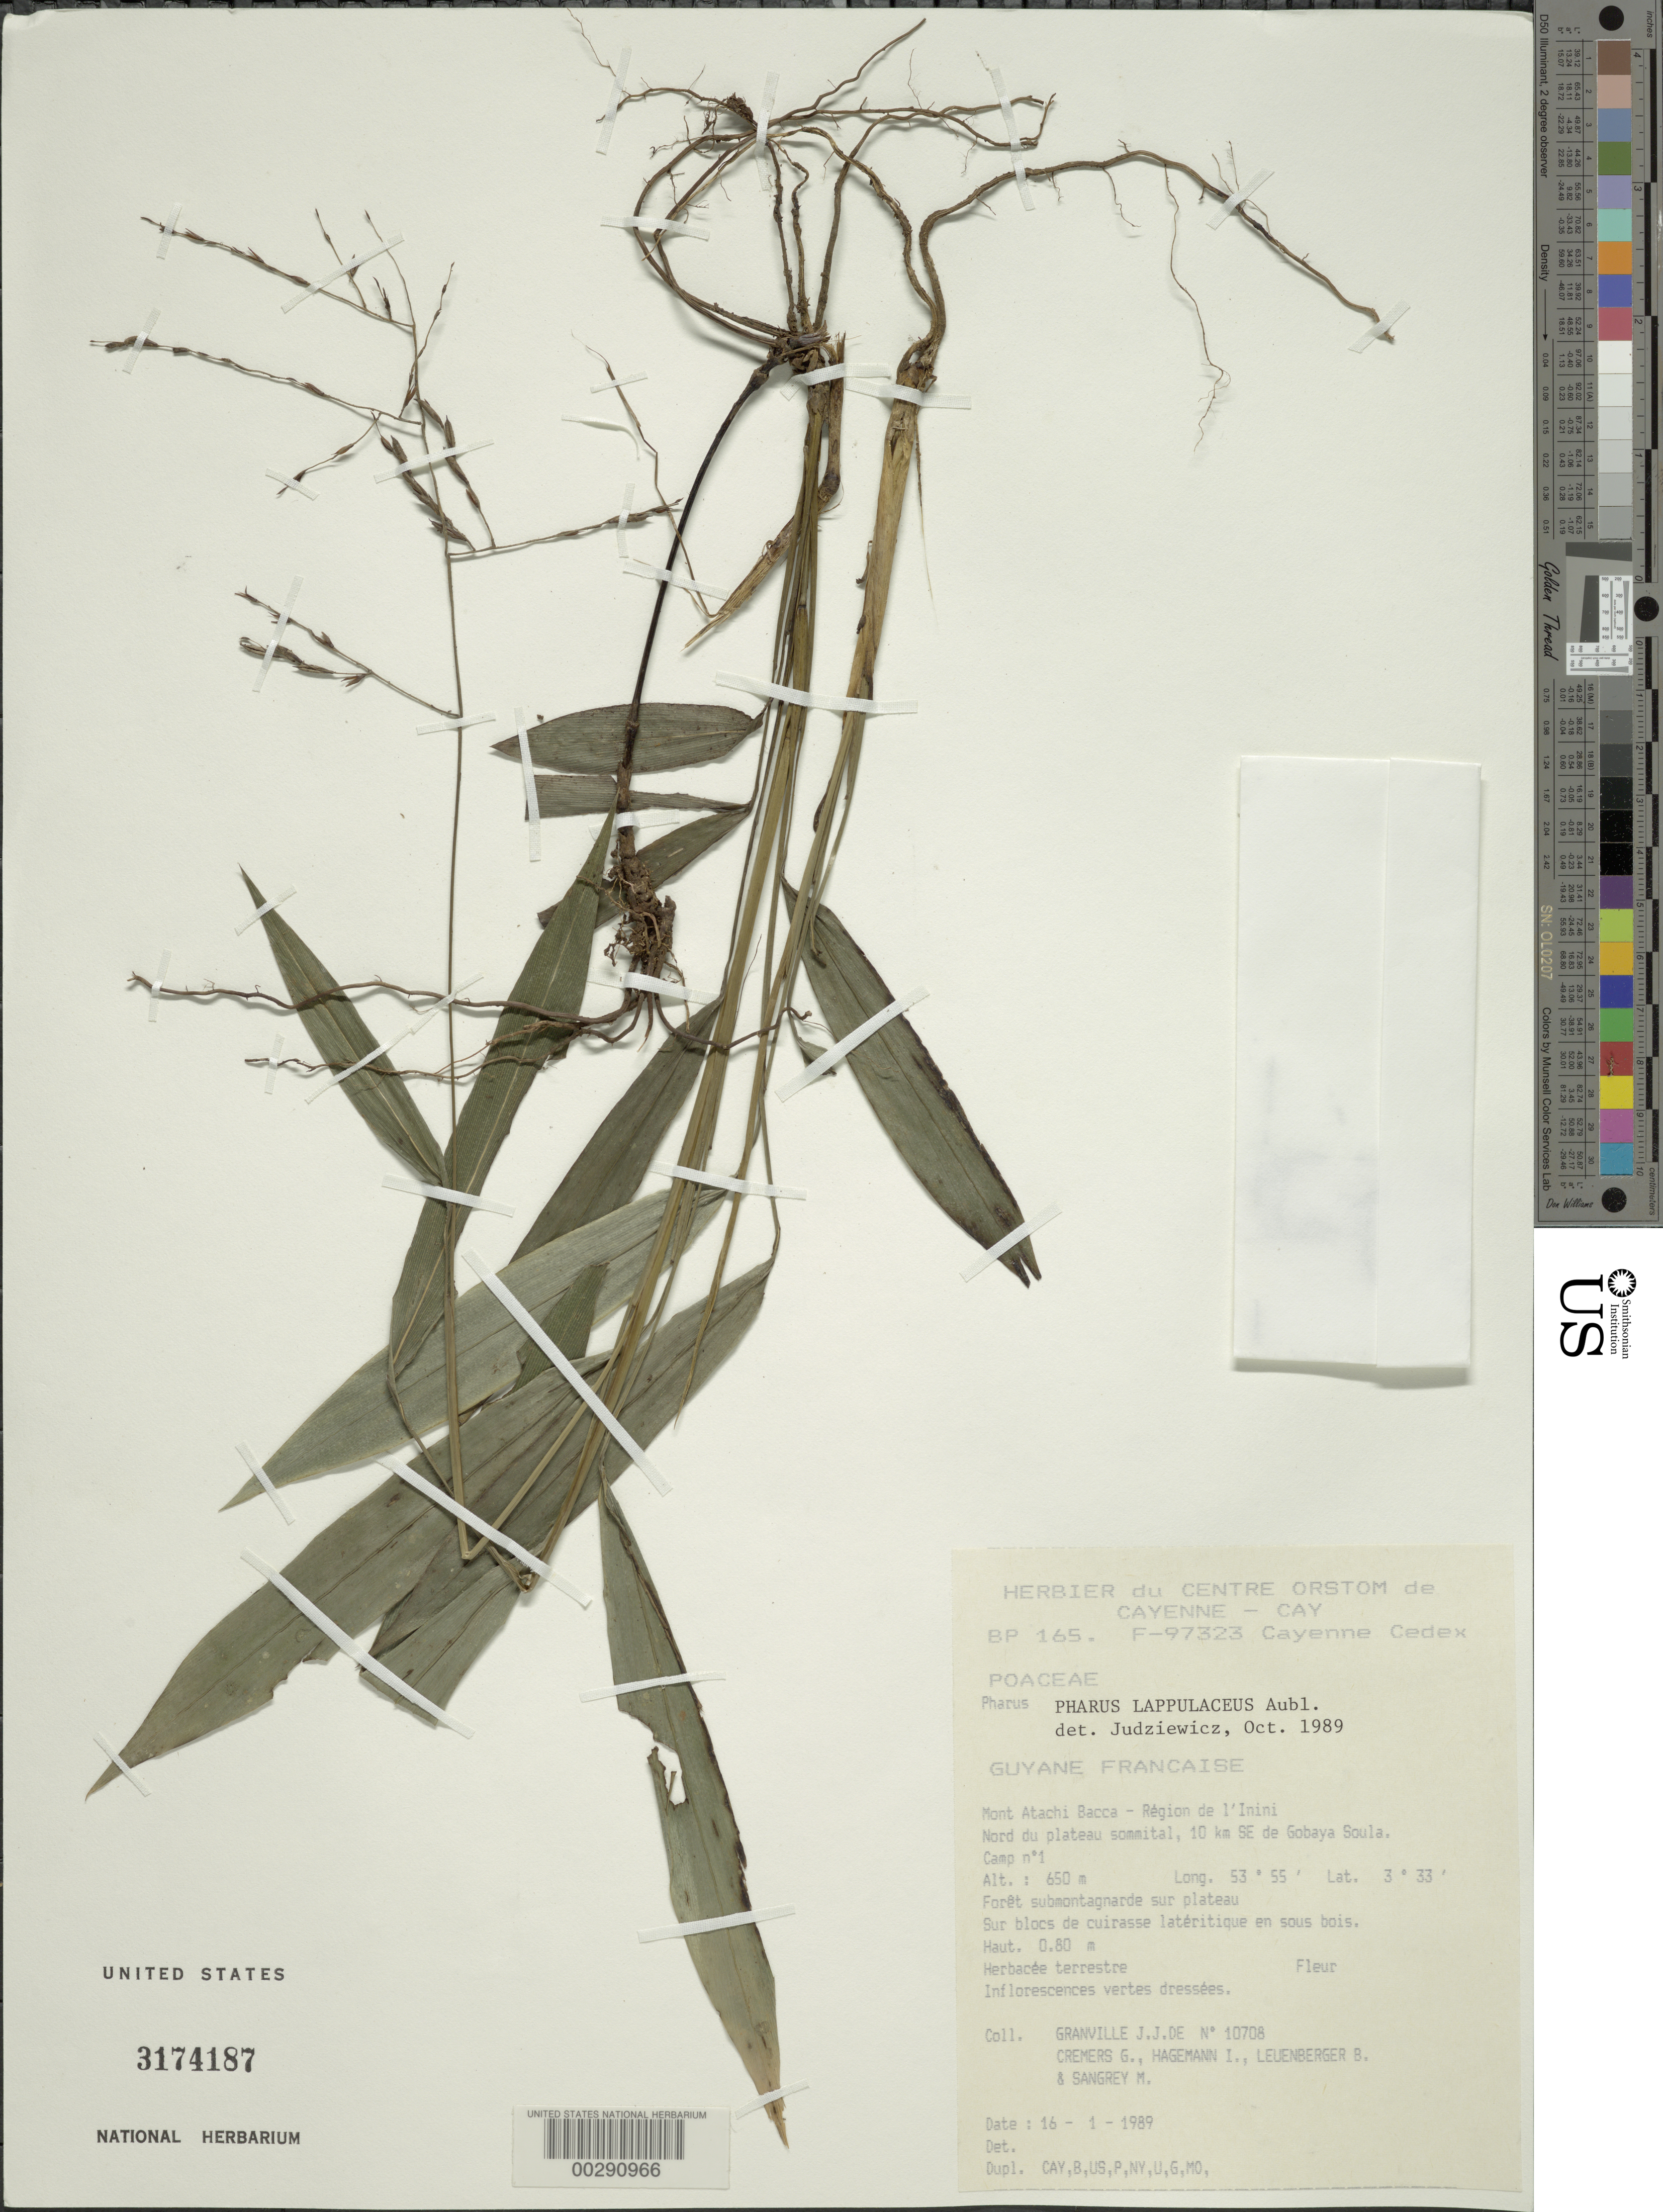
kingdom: Plantae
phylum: Tracheophyta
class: Liliopsida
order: Poales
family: Poaceae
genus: Pharus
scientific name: Pharus lappulaceus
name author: Aubl.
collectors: J.-J. de Granville, G. Cremers, I. Hagemann, B. Leuenberger & M. S. Sangrey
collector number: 10708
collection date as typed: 16 Jan 1989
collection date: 1989-01-16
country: French Guiana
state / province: Saint-Laurent-du-Maroni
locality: Mont atachi bacca - region de l'inini; n of plateau sommital, 10 km se of gobaya soula; camp no. 1. [in former inini arrondissement.]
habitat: Submontane forest above plateau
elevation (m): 650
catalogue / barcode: US 3174187